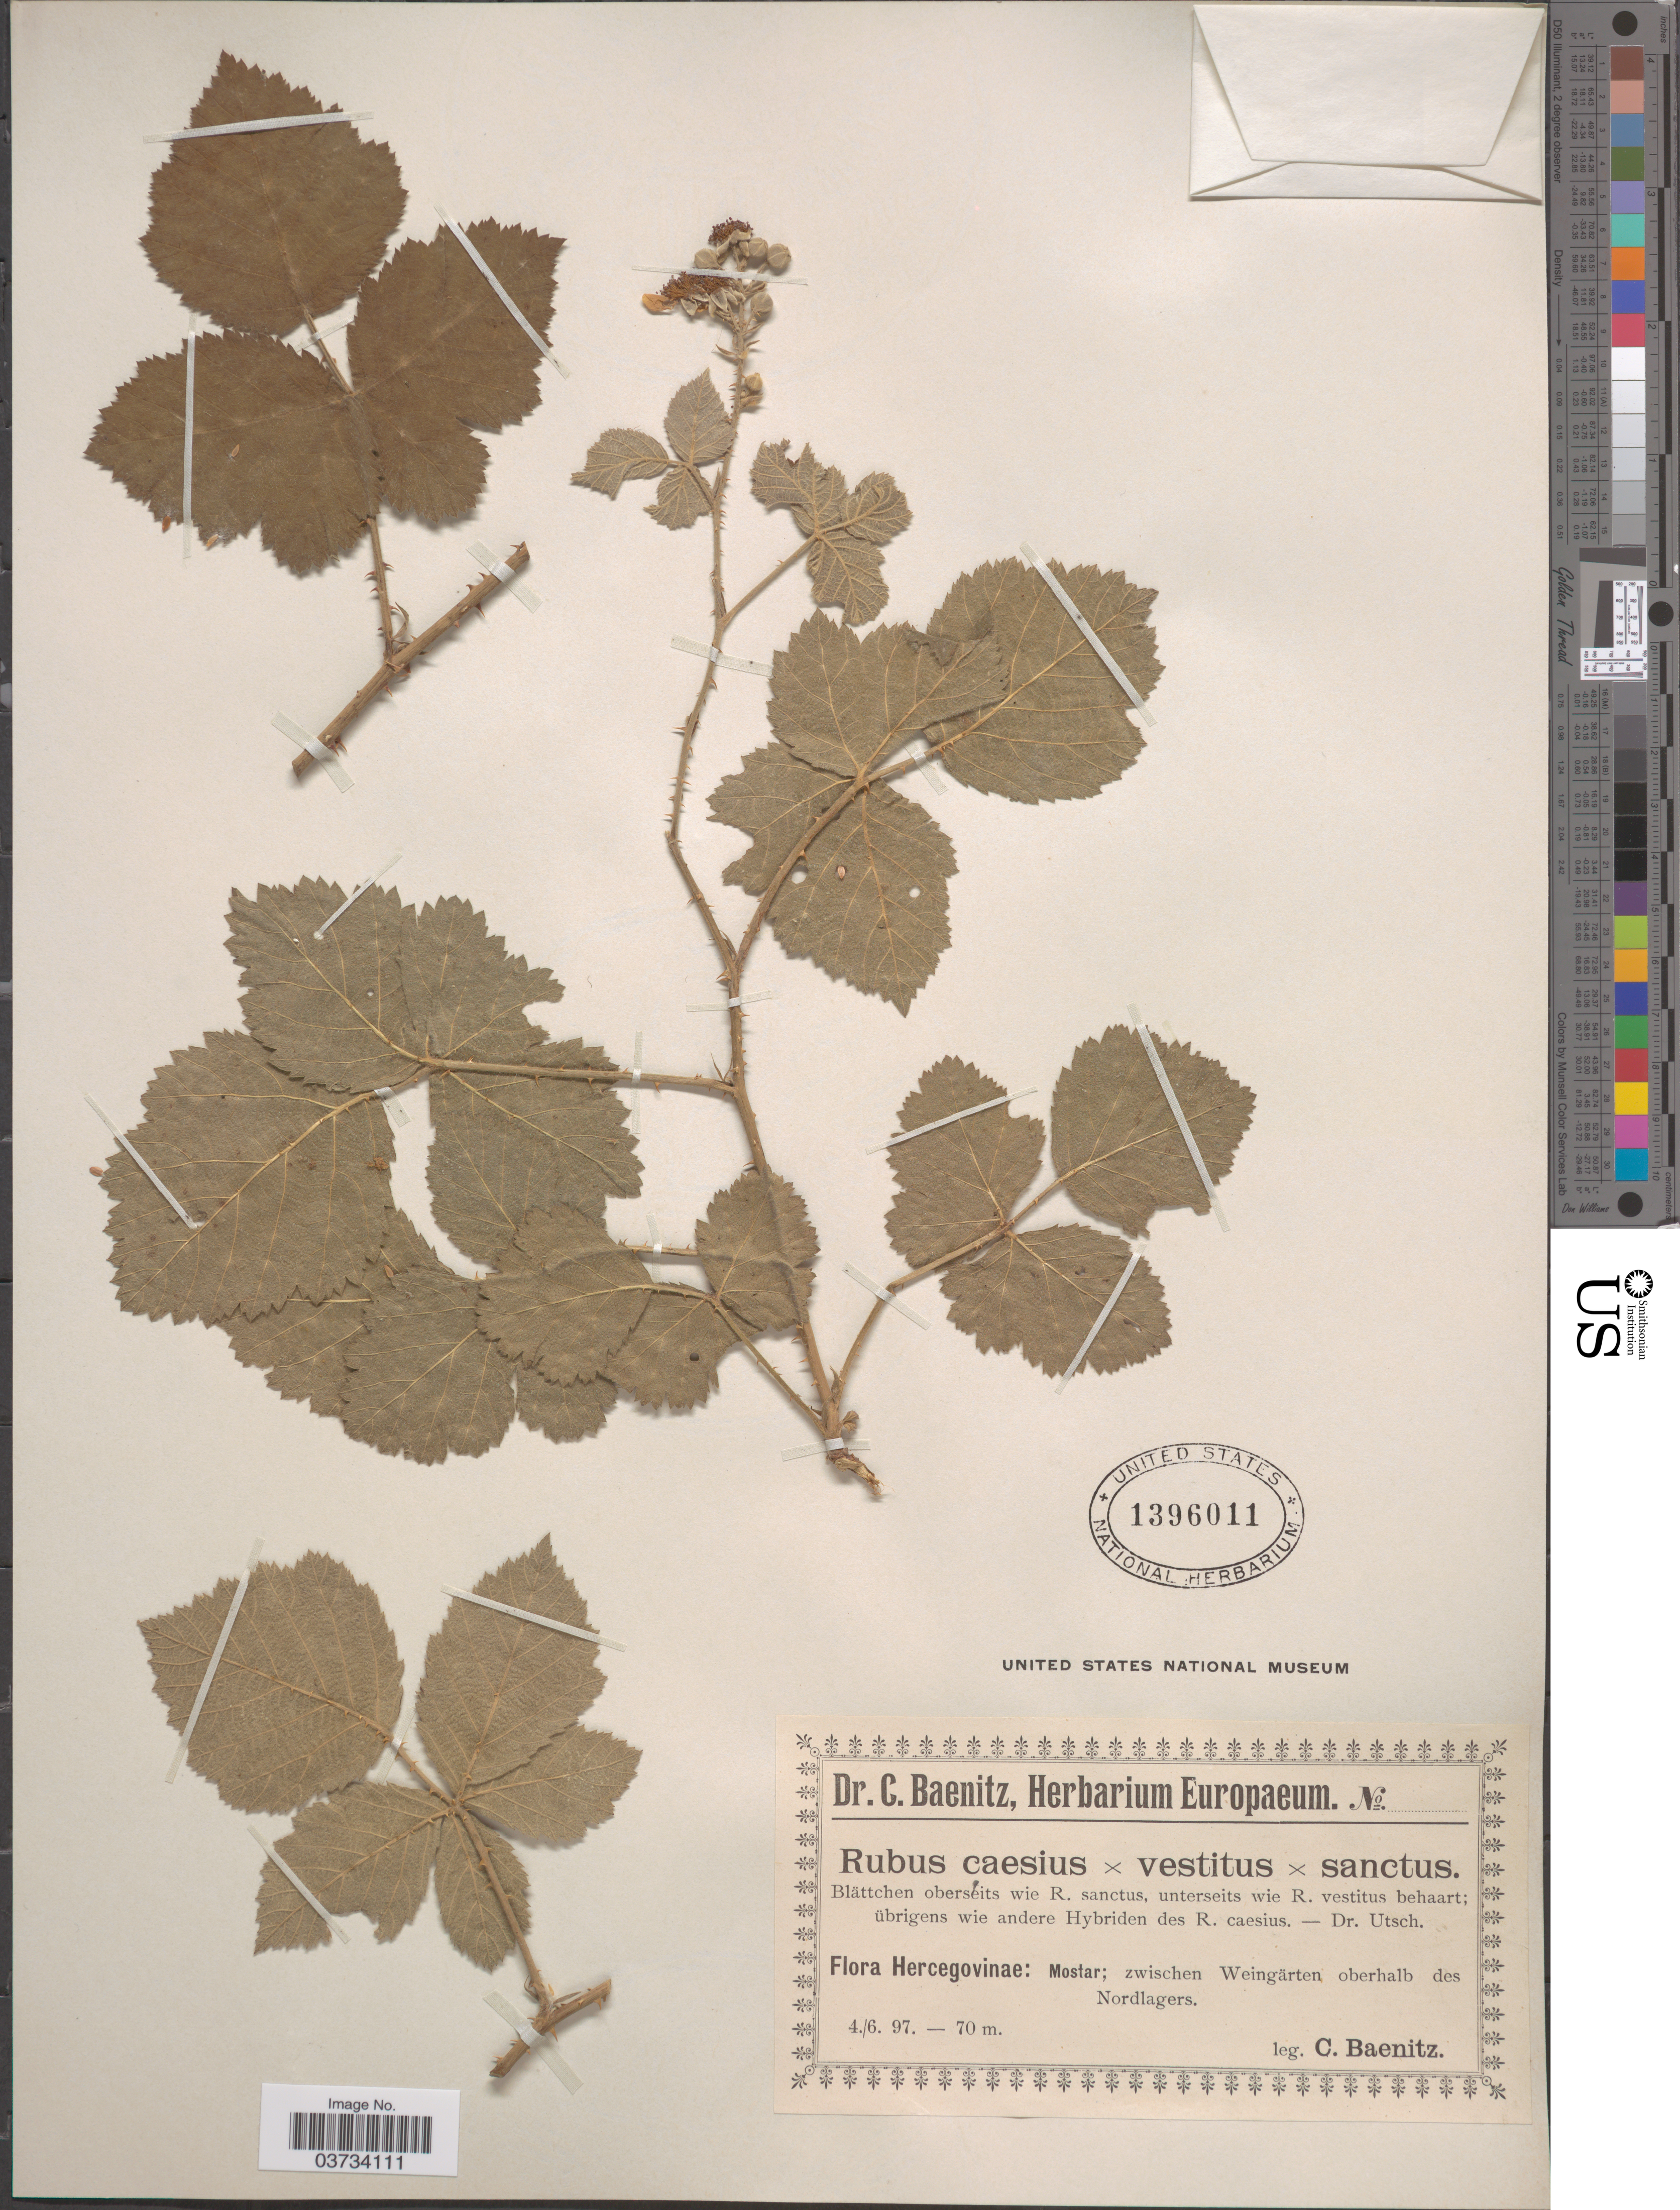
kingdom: Plantae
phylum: Tracheophyta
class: Magnoliopsida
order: Rosales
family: Rosaceae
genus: Rubus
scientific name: Rubus caesius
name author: L.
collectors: C. G. Baenitz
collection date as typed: Transcribed d/m/y: 4/6/97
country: Bosnia and Herzegovina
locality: Hercegovinae: Mostar; zwischen Weingärten oberhalb des Nordlagers.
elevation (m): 70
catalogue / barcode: US 1396011